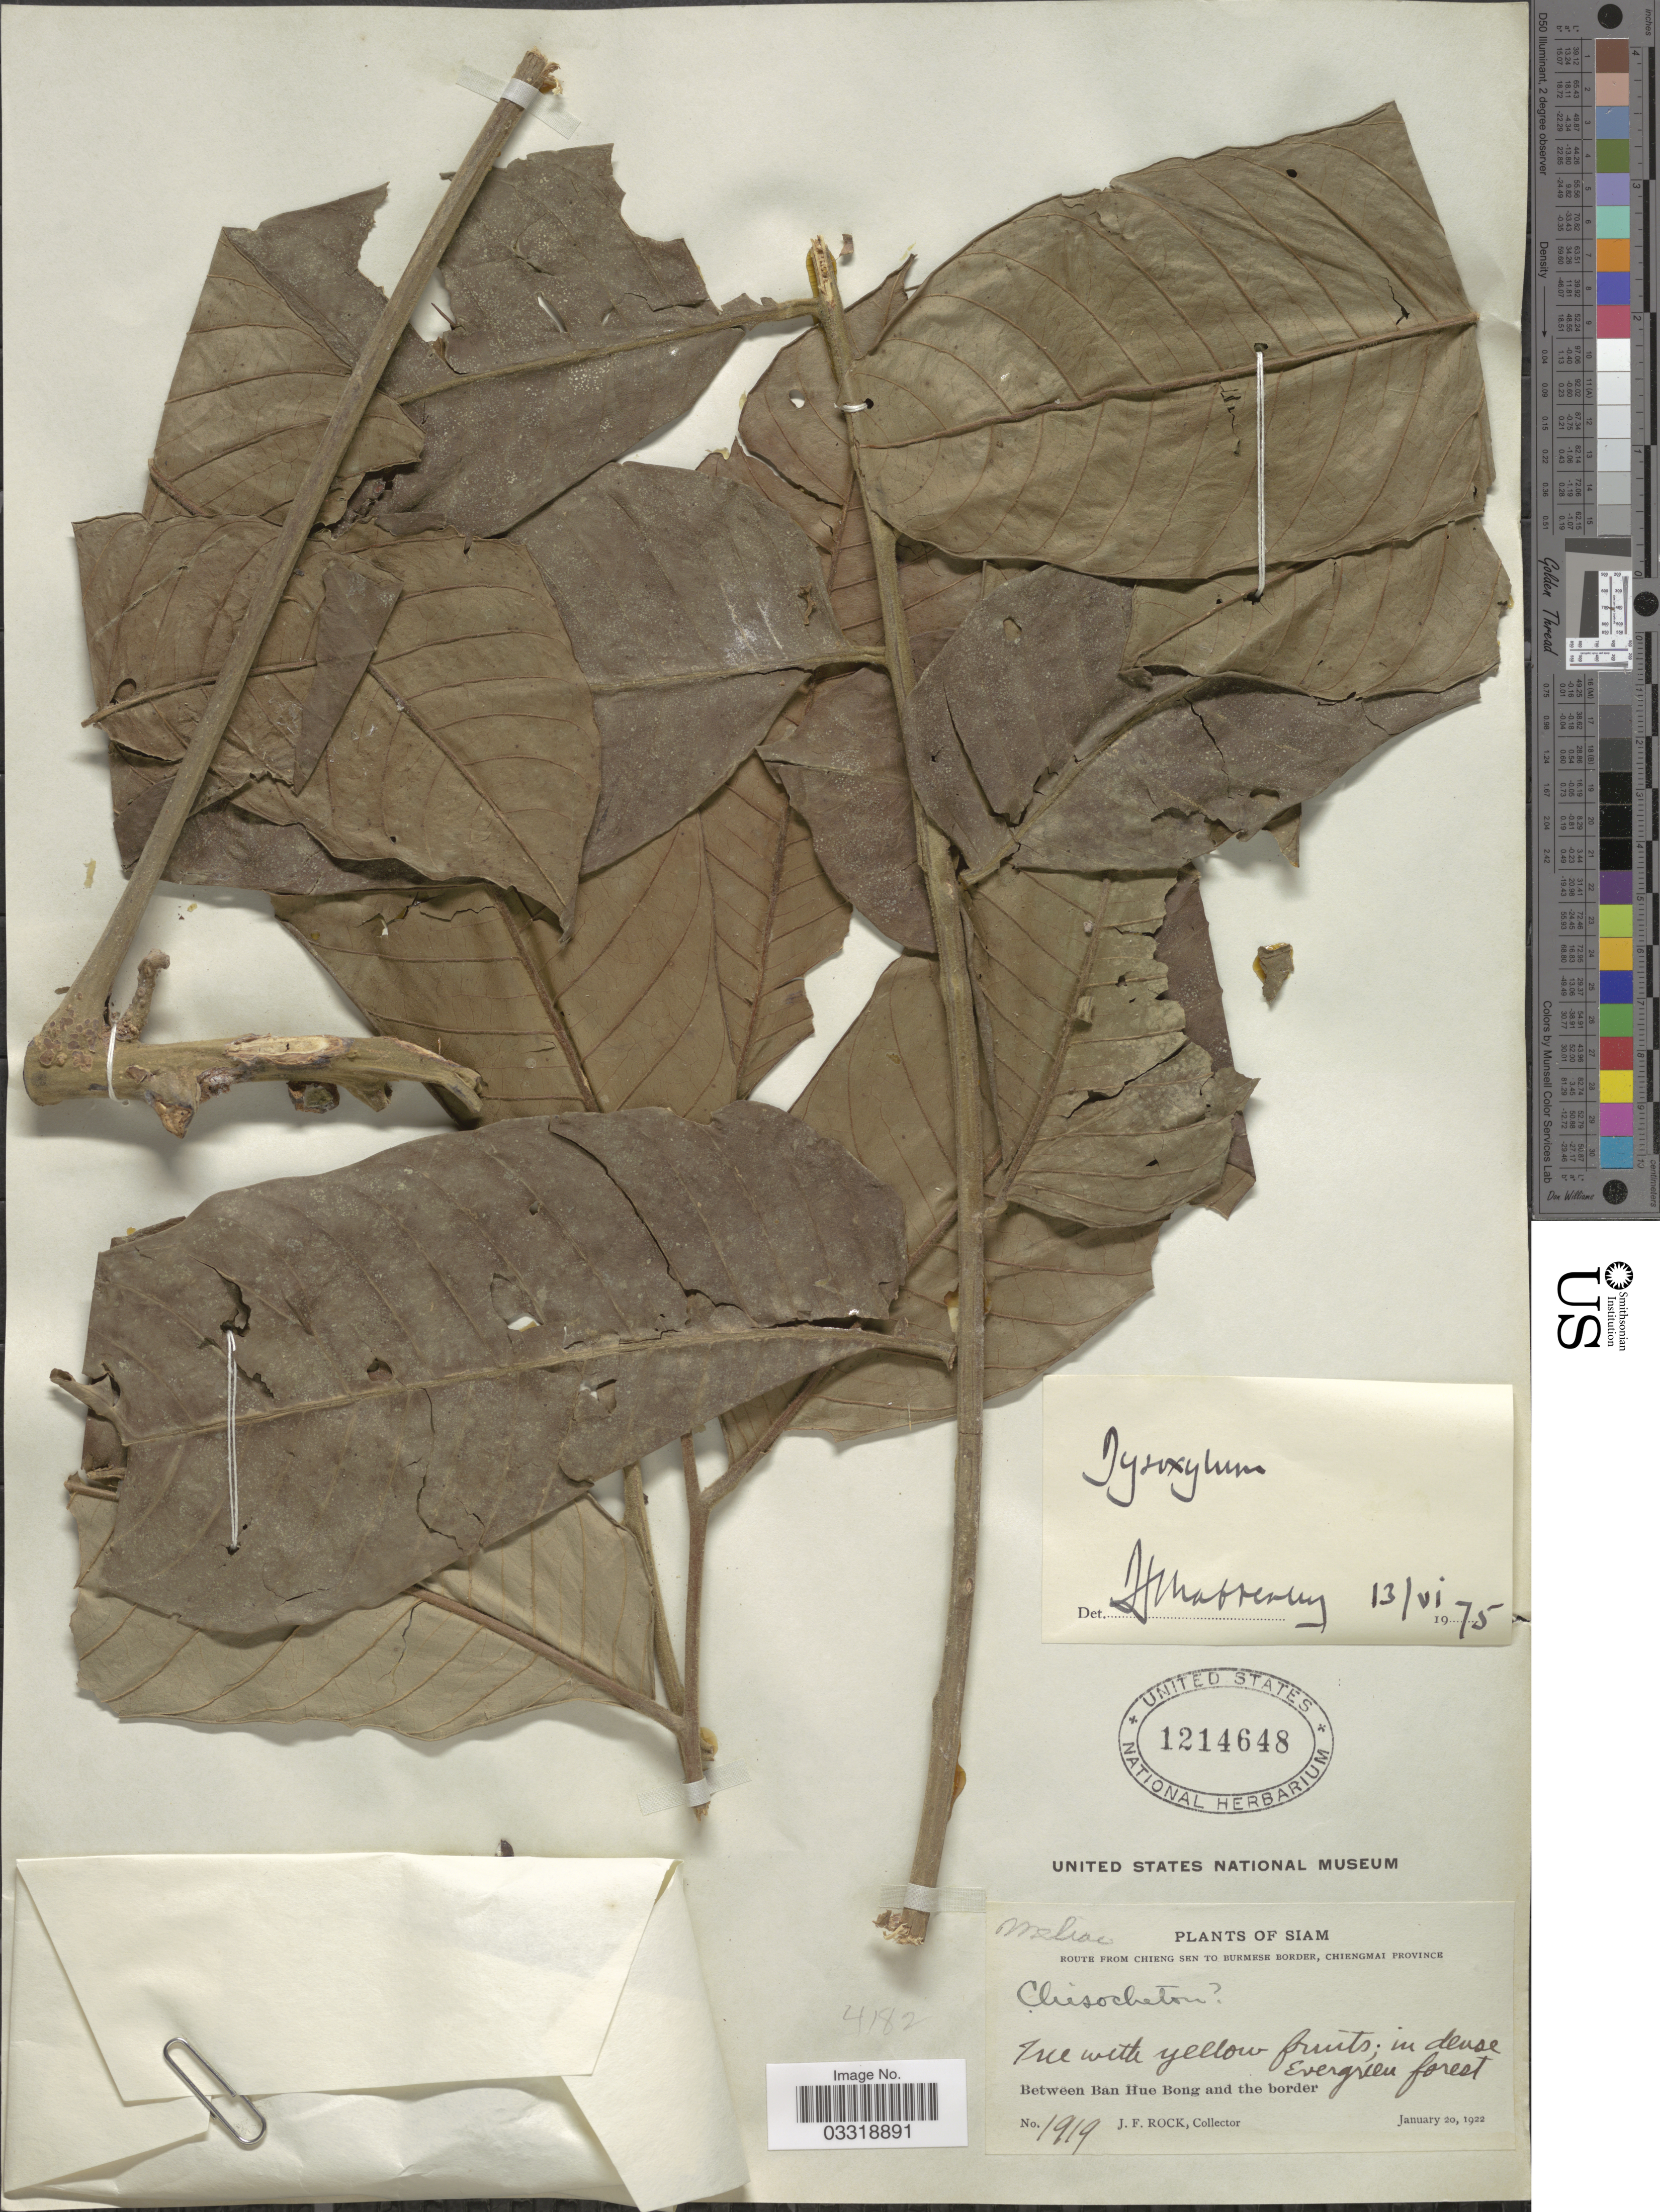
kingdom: Plantae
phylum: Tracheophyta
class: Magnoliopsida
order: Sapindales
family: Meliaceae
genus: Dysoxylum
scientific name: Dysoxylum sp.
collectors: J. Rock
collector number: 1919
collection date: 1922-01-20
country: Thailand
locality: Siam. Between Ban Hue Bong and the border.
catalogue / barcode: US 1214648